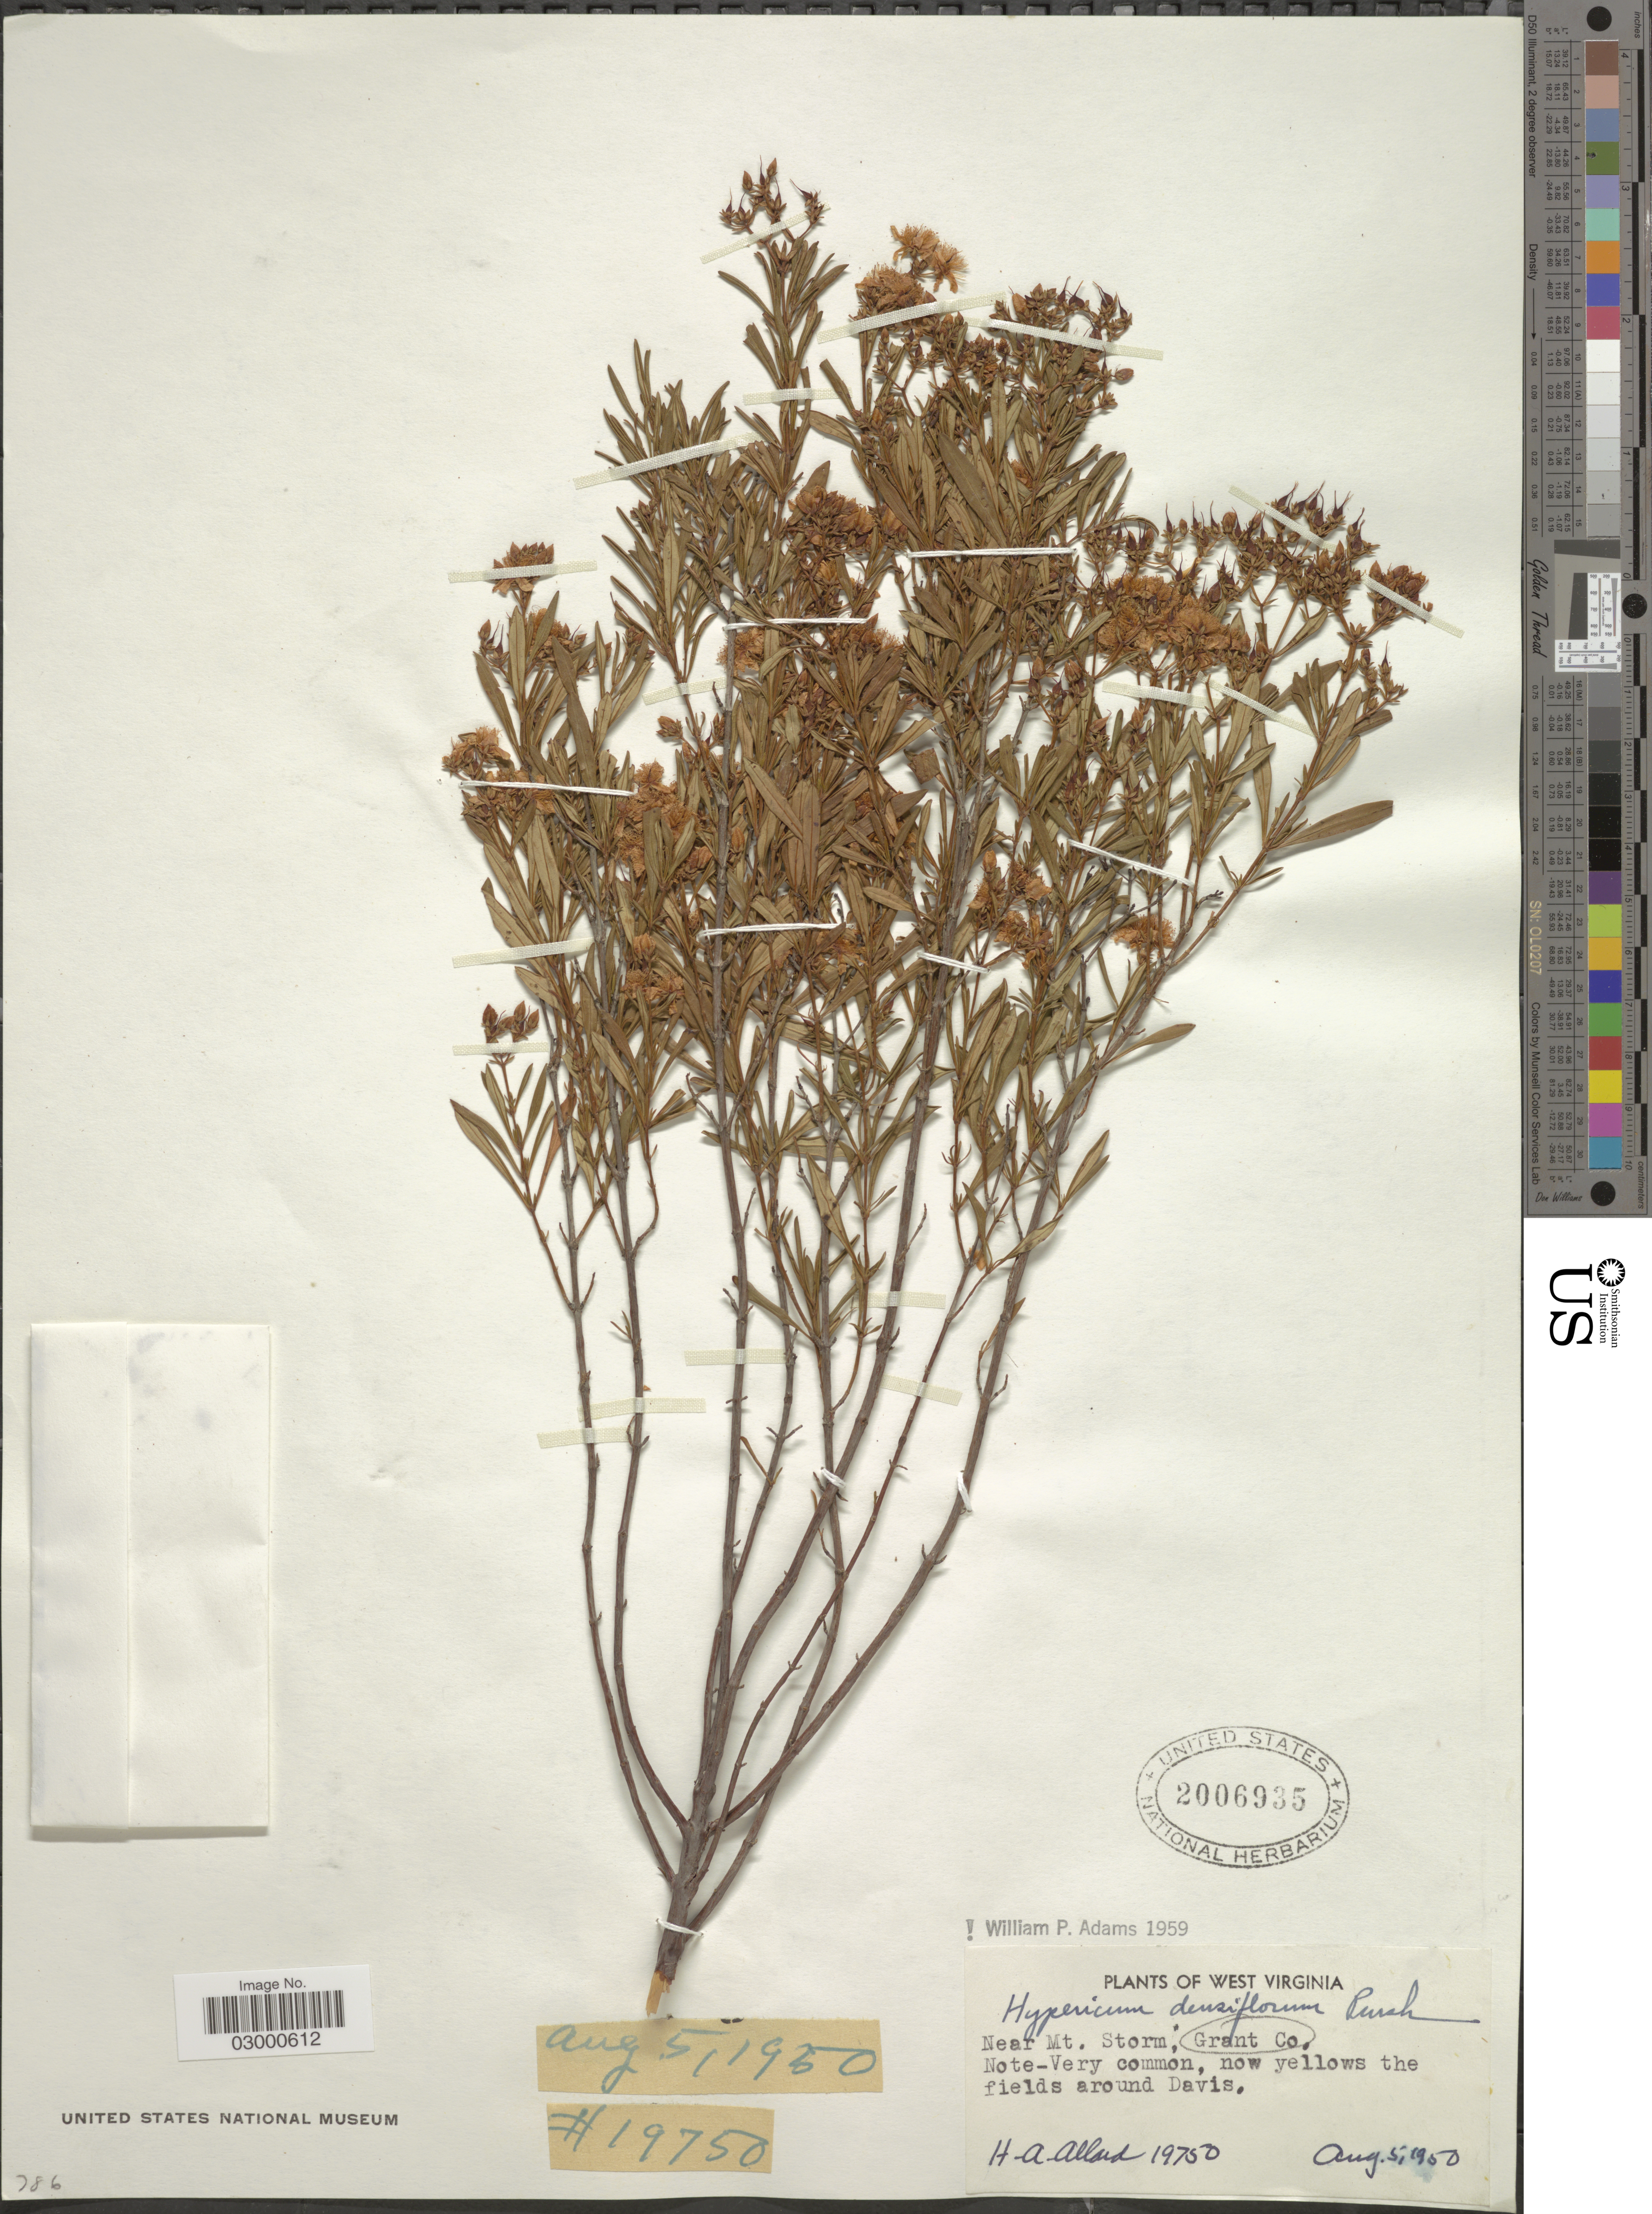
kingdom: Plantae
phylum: Tracheophyta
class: Magnoliopsida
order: Malpighiales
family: Hypericaceae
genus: Hypericum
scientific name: Hypericum densiflorum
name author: Pursh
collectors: H. A. Allard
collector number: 19750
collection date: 1950-08-05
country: United States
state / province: West Virginia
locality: Near Mt. Storm, Grant Co, the fields around Davis.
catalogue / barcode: US 2006935